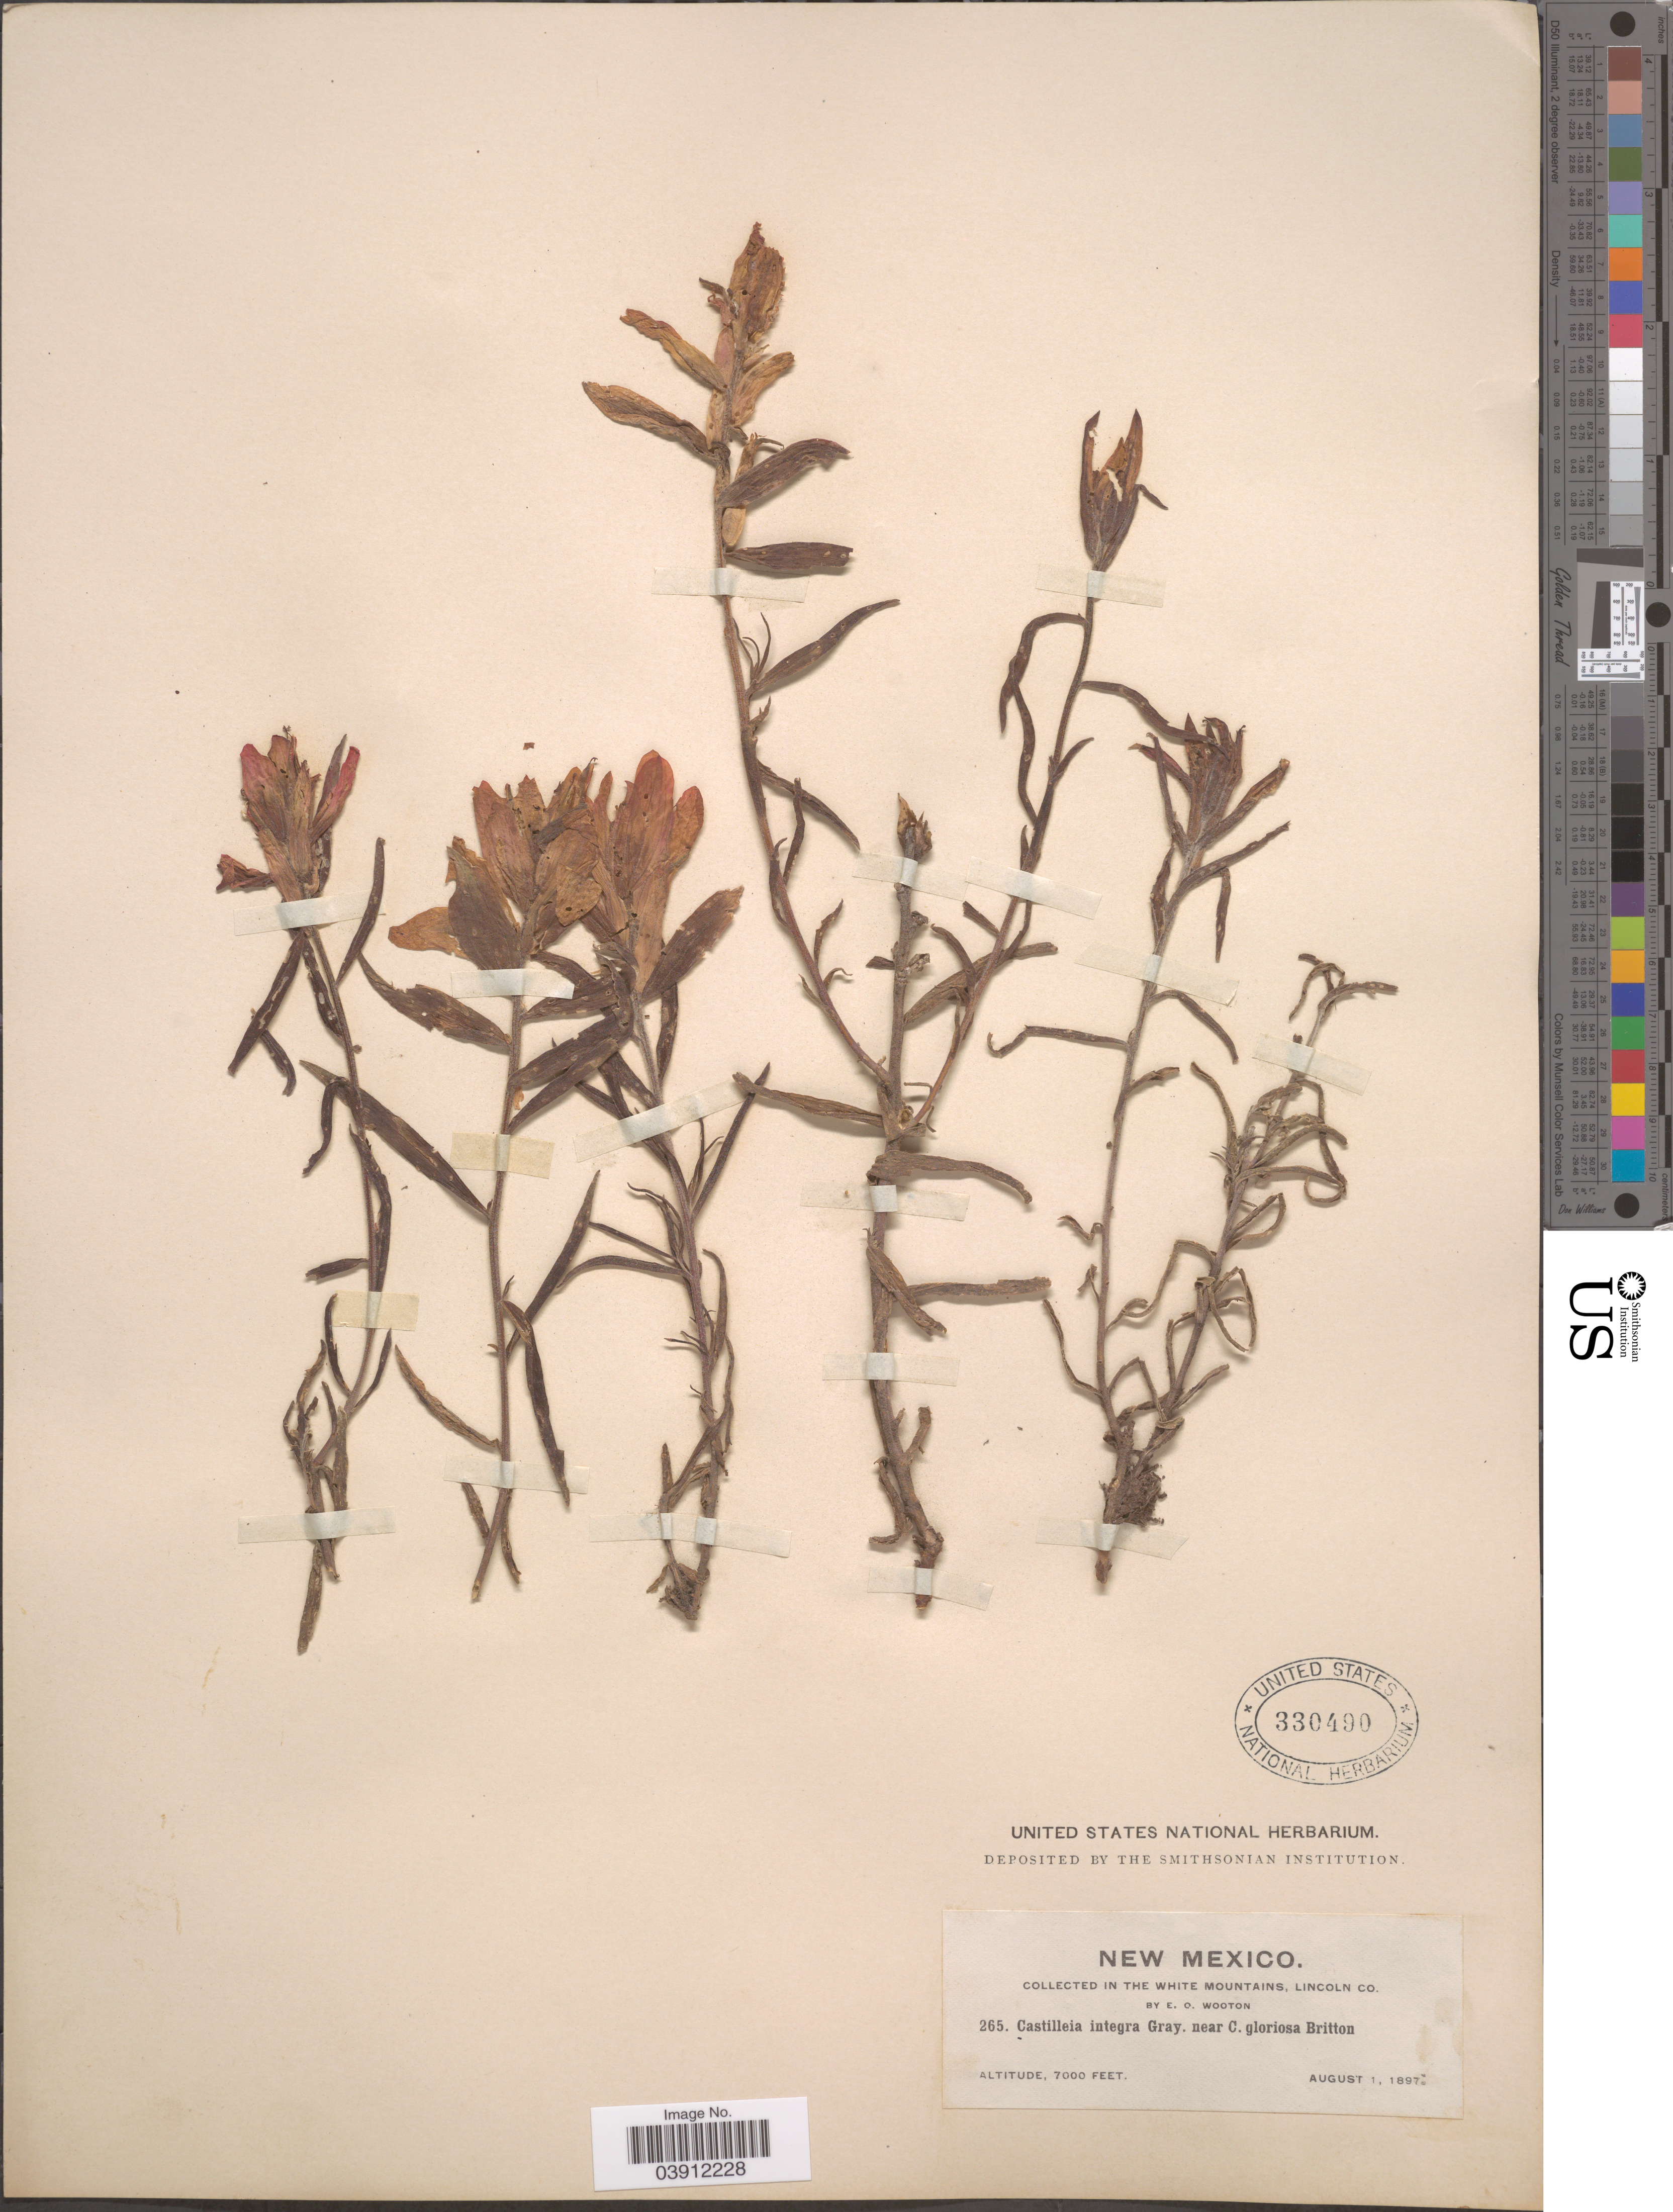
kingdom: Plantae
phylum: Tracheophyta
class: Magnoliopsida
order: Lamiales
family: Orobanchaceae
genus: Castilleja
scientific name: Castilleja integra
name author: A. Gray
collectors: E. O. Wooton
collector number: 265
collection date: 1897-08-01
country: United States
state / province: New Mexico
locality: In the White Mountains, Lincoln Co.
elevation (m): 2134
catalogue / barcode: US 330490